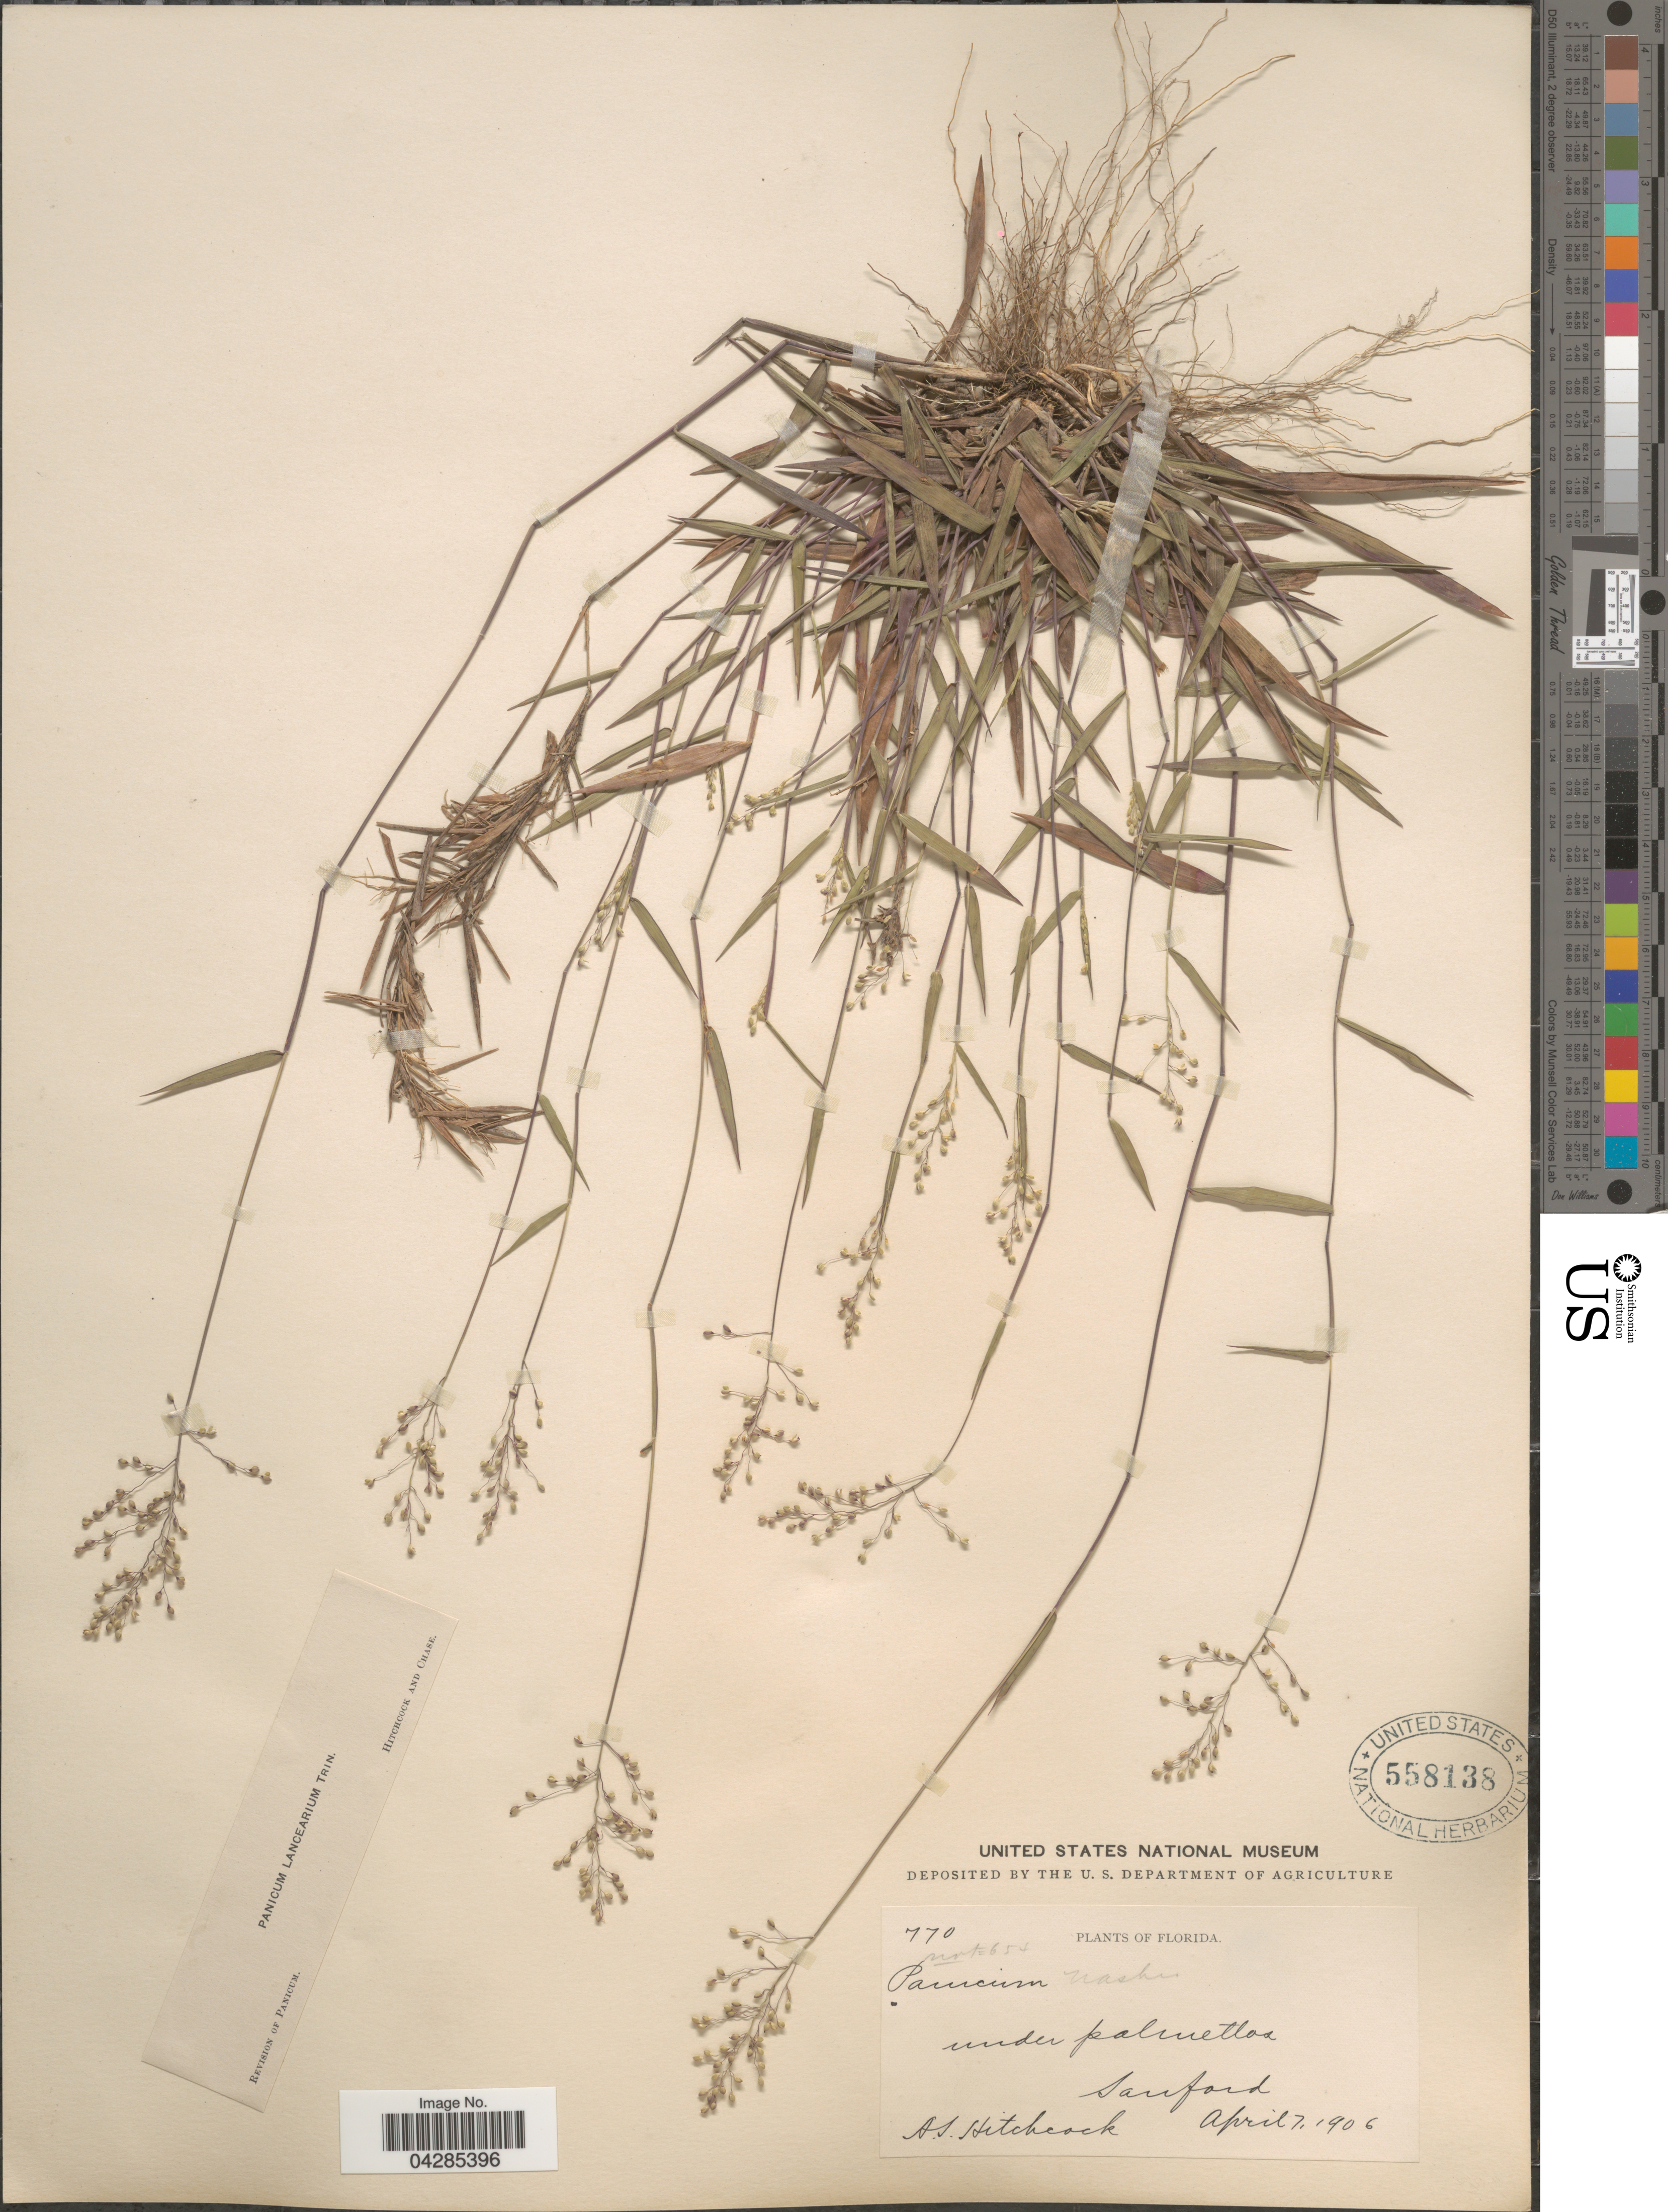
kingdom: Plantae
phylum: Tracheophyta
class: Liliopsida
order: Poales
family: Poaceae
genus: Dichanthelium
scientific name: Dichanthelium portoricense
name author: (Desv. ex Ham.) B.F. Hansen & Wunderlin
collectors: A. S. Hitchcock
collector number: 770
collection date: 1906-04-07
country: United States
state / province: Florida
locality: Sanford.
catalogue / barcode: US 558138